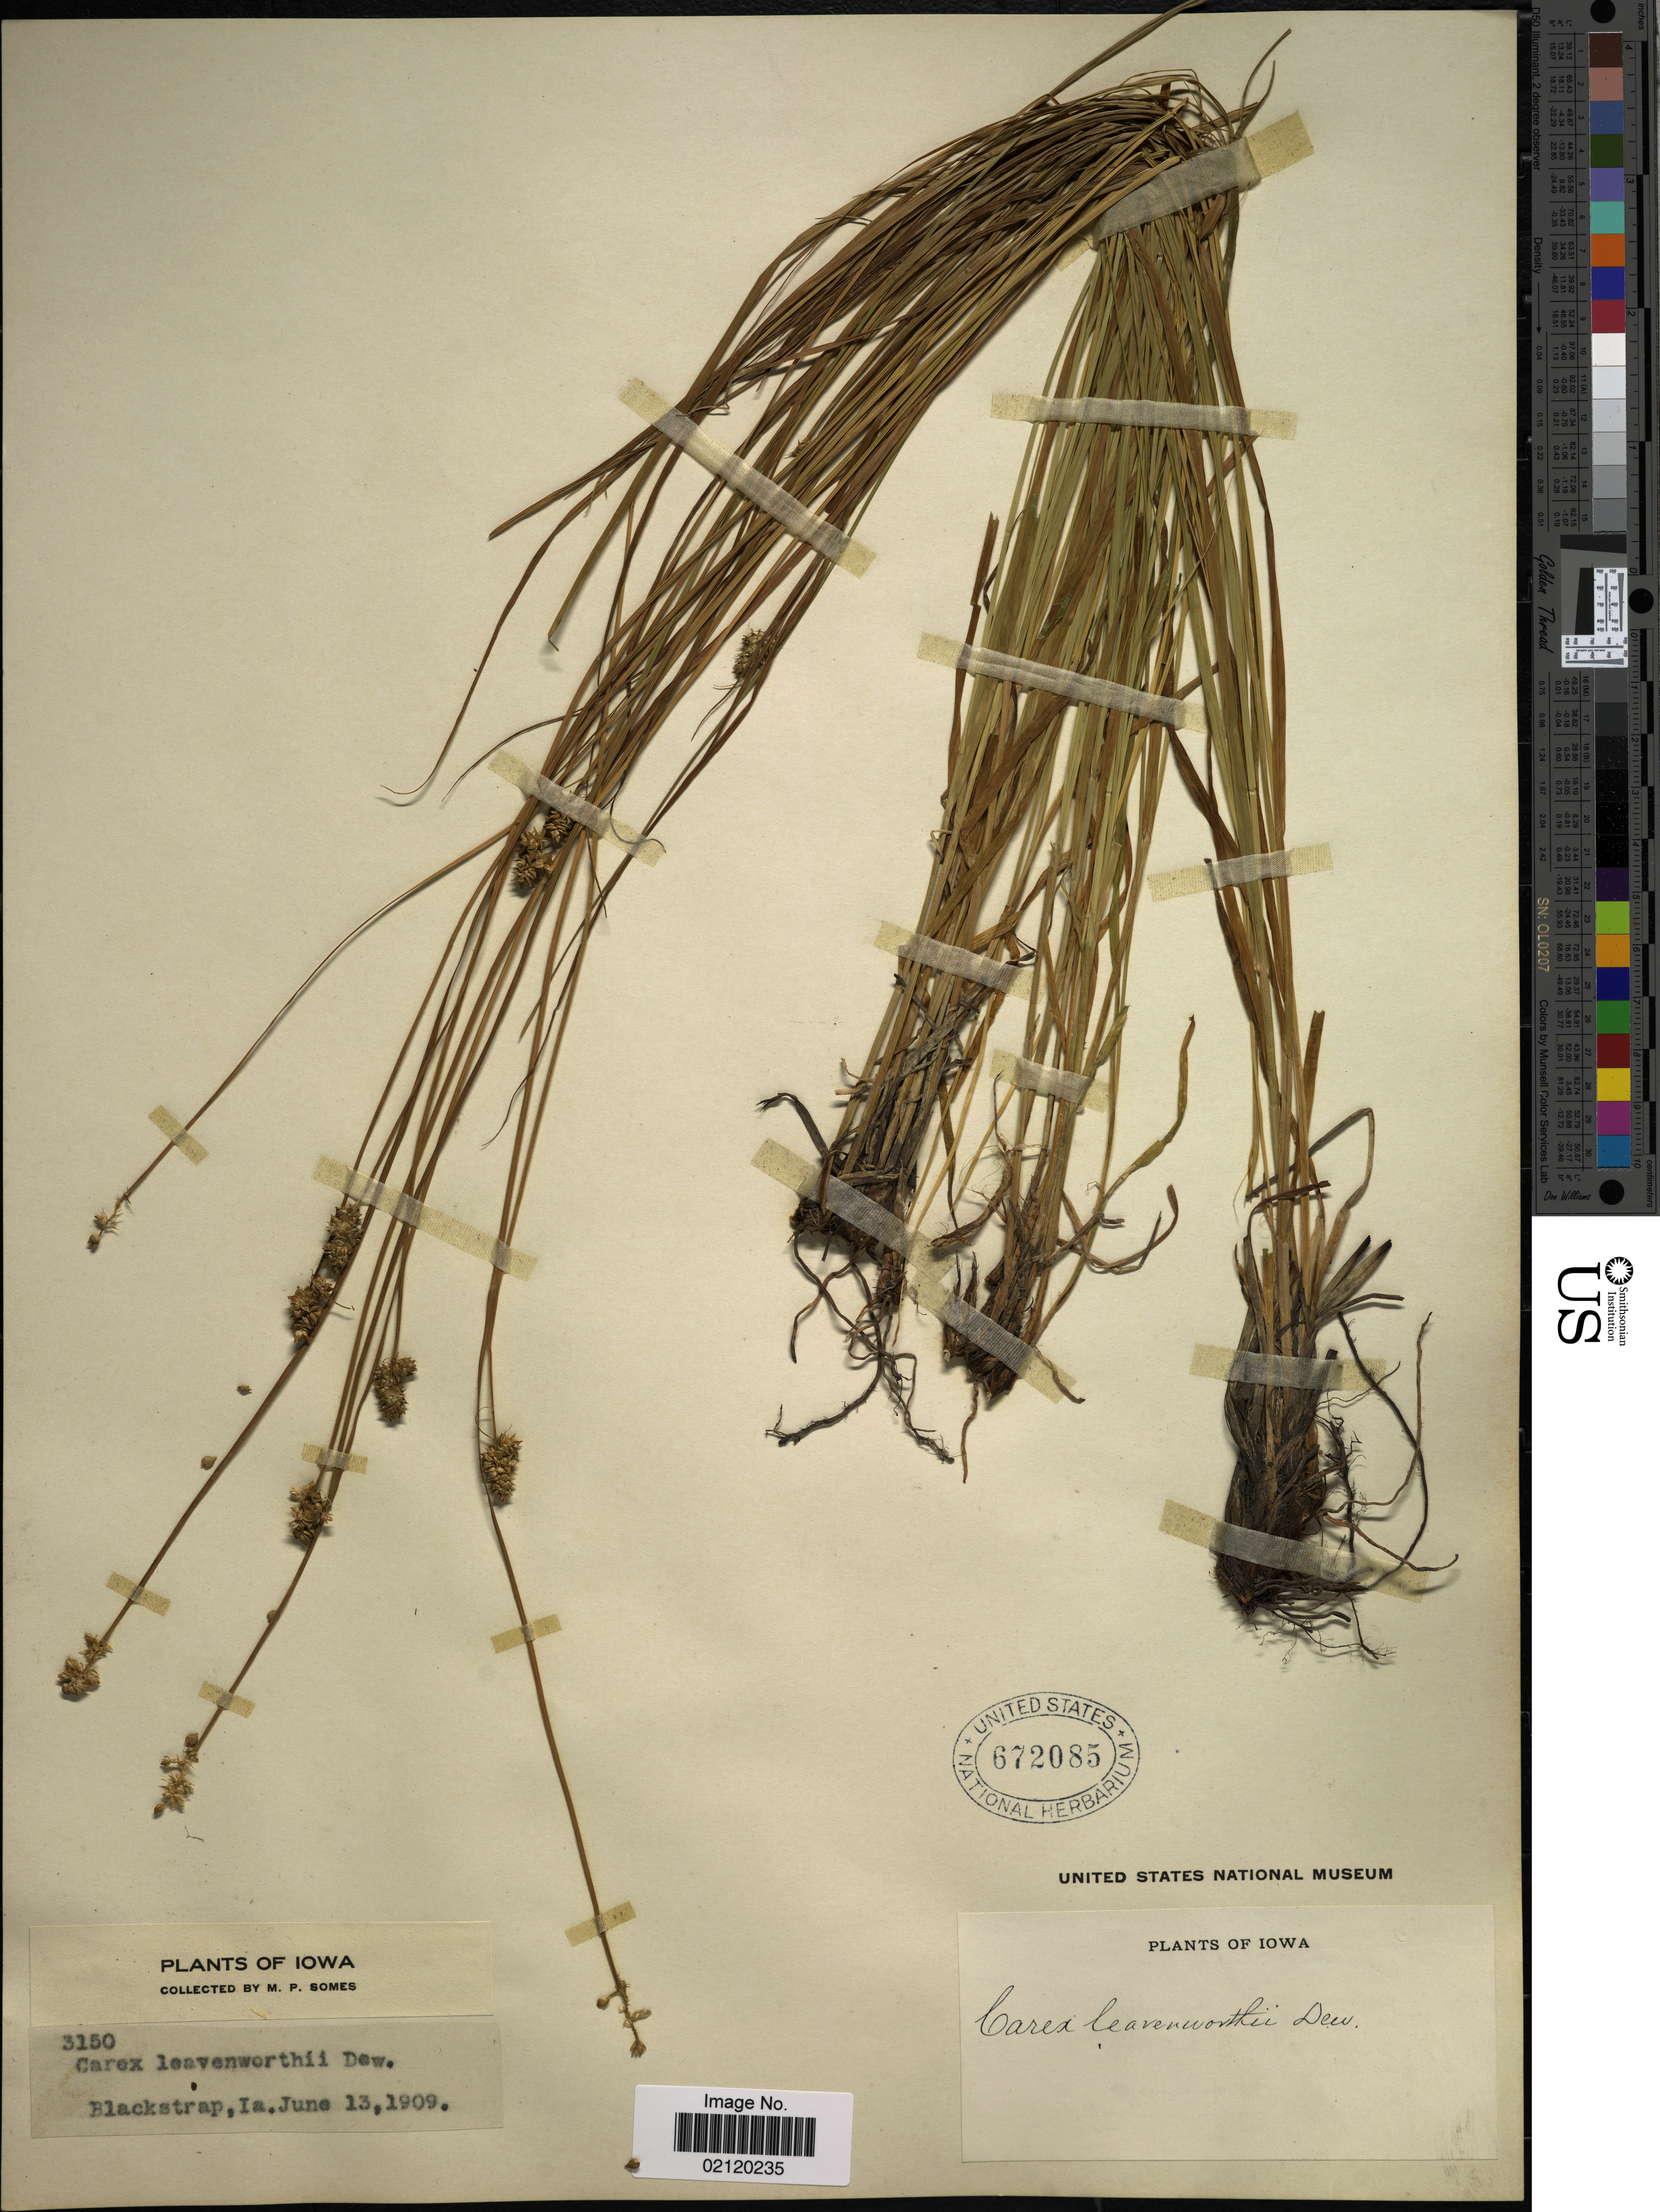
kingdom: Plantae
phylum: Tracheophyta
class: Liliopsida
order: Poales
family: Cyperaceae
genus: Carex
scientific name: Carex leavenworthii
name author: Dewey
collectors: M. Somes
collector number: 3150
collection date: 1909-06-13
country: United States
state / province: Iowa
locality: Blackstrap, Ia.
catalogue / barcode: US 672085